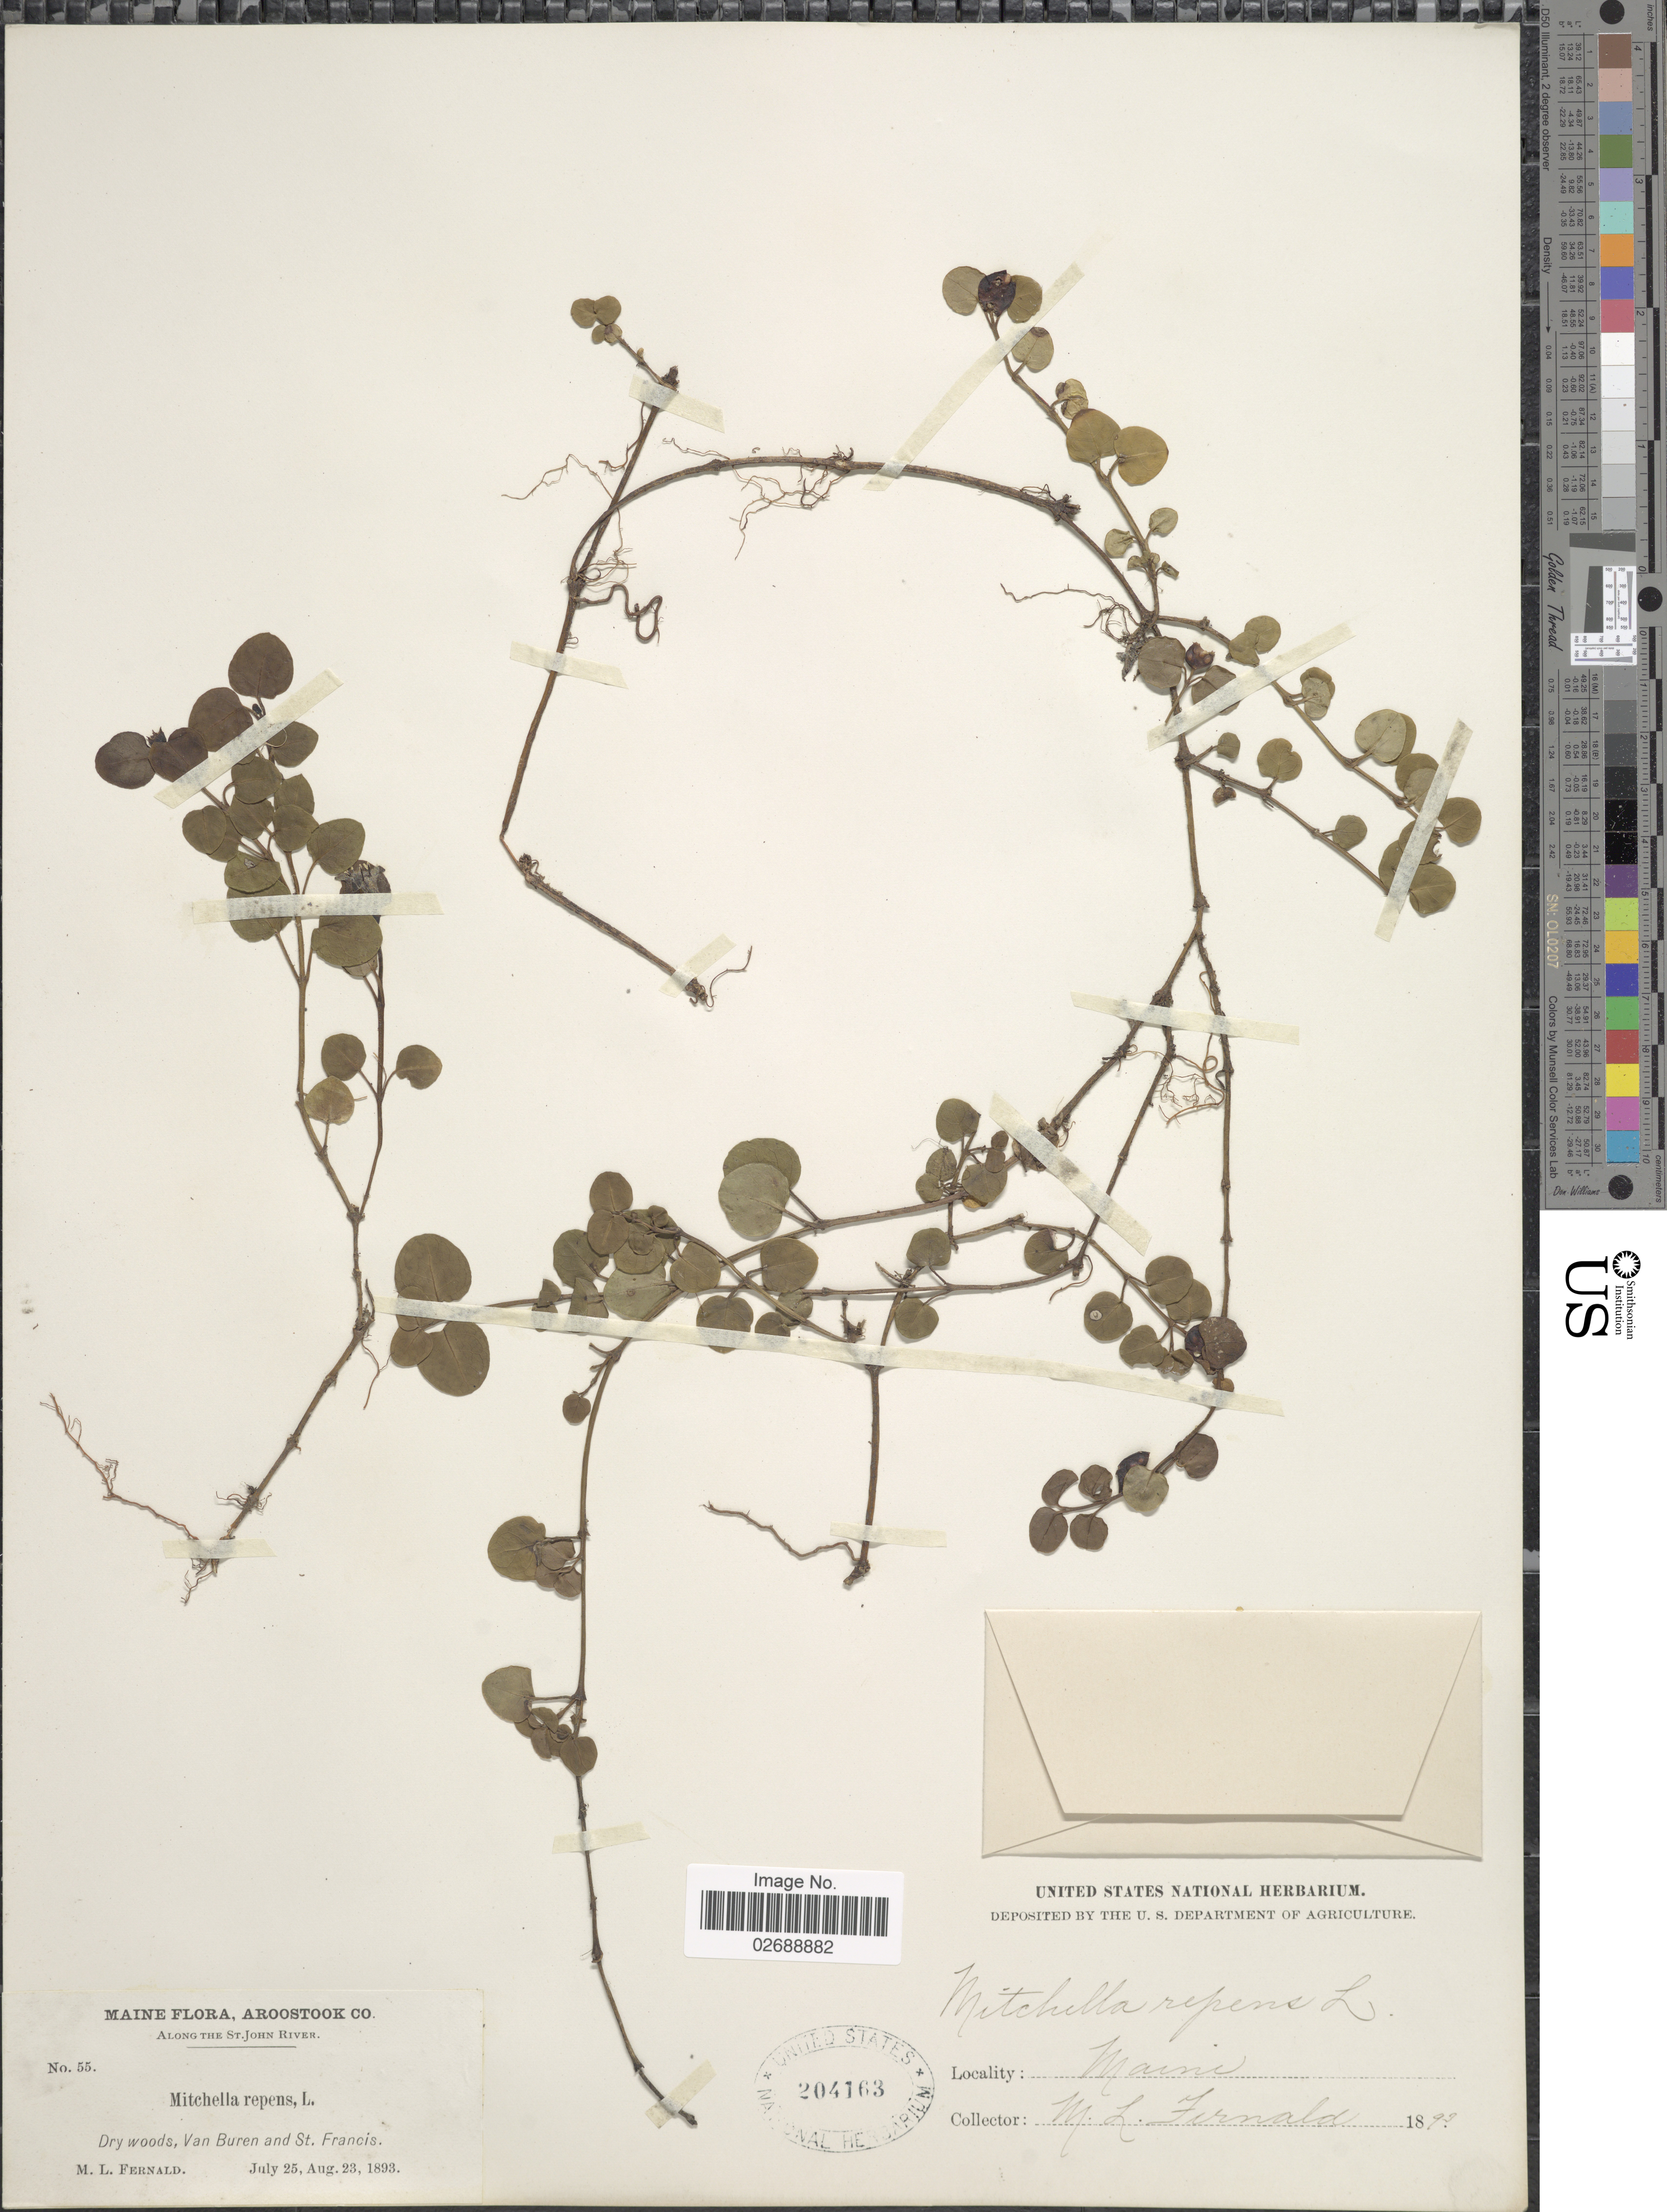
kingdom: Plantae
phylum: Tracheophyta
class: Magnoliopsida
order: Gentianales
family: Rubiaceae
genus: Mitchella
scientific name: Mitchella repens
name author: L.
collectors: M. L. Fernald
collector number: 55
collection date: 1893-07-25/1893-08-23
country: United States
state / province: Maine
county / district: Aroostook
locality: Along the St. John River. Van Buren and St. Francis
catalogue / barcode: US 204163